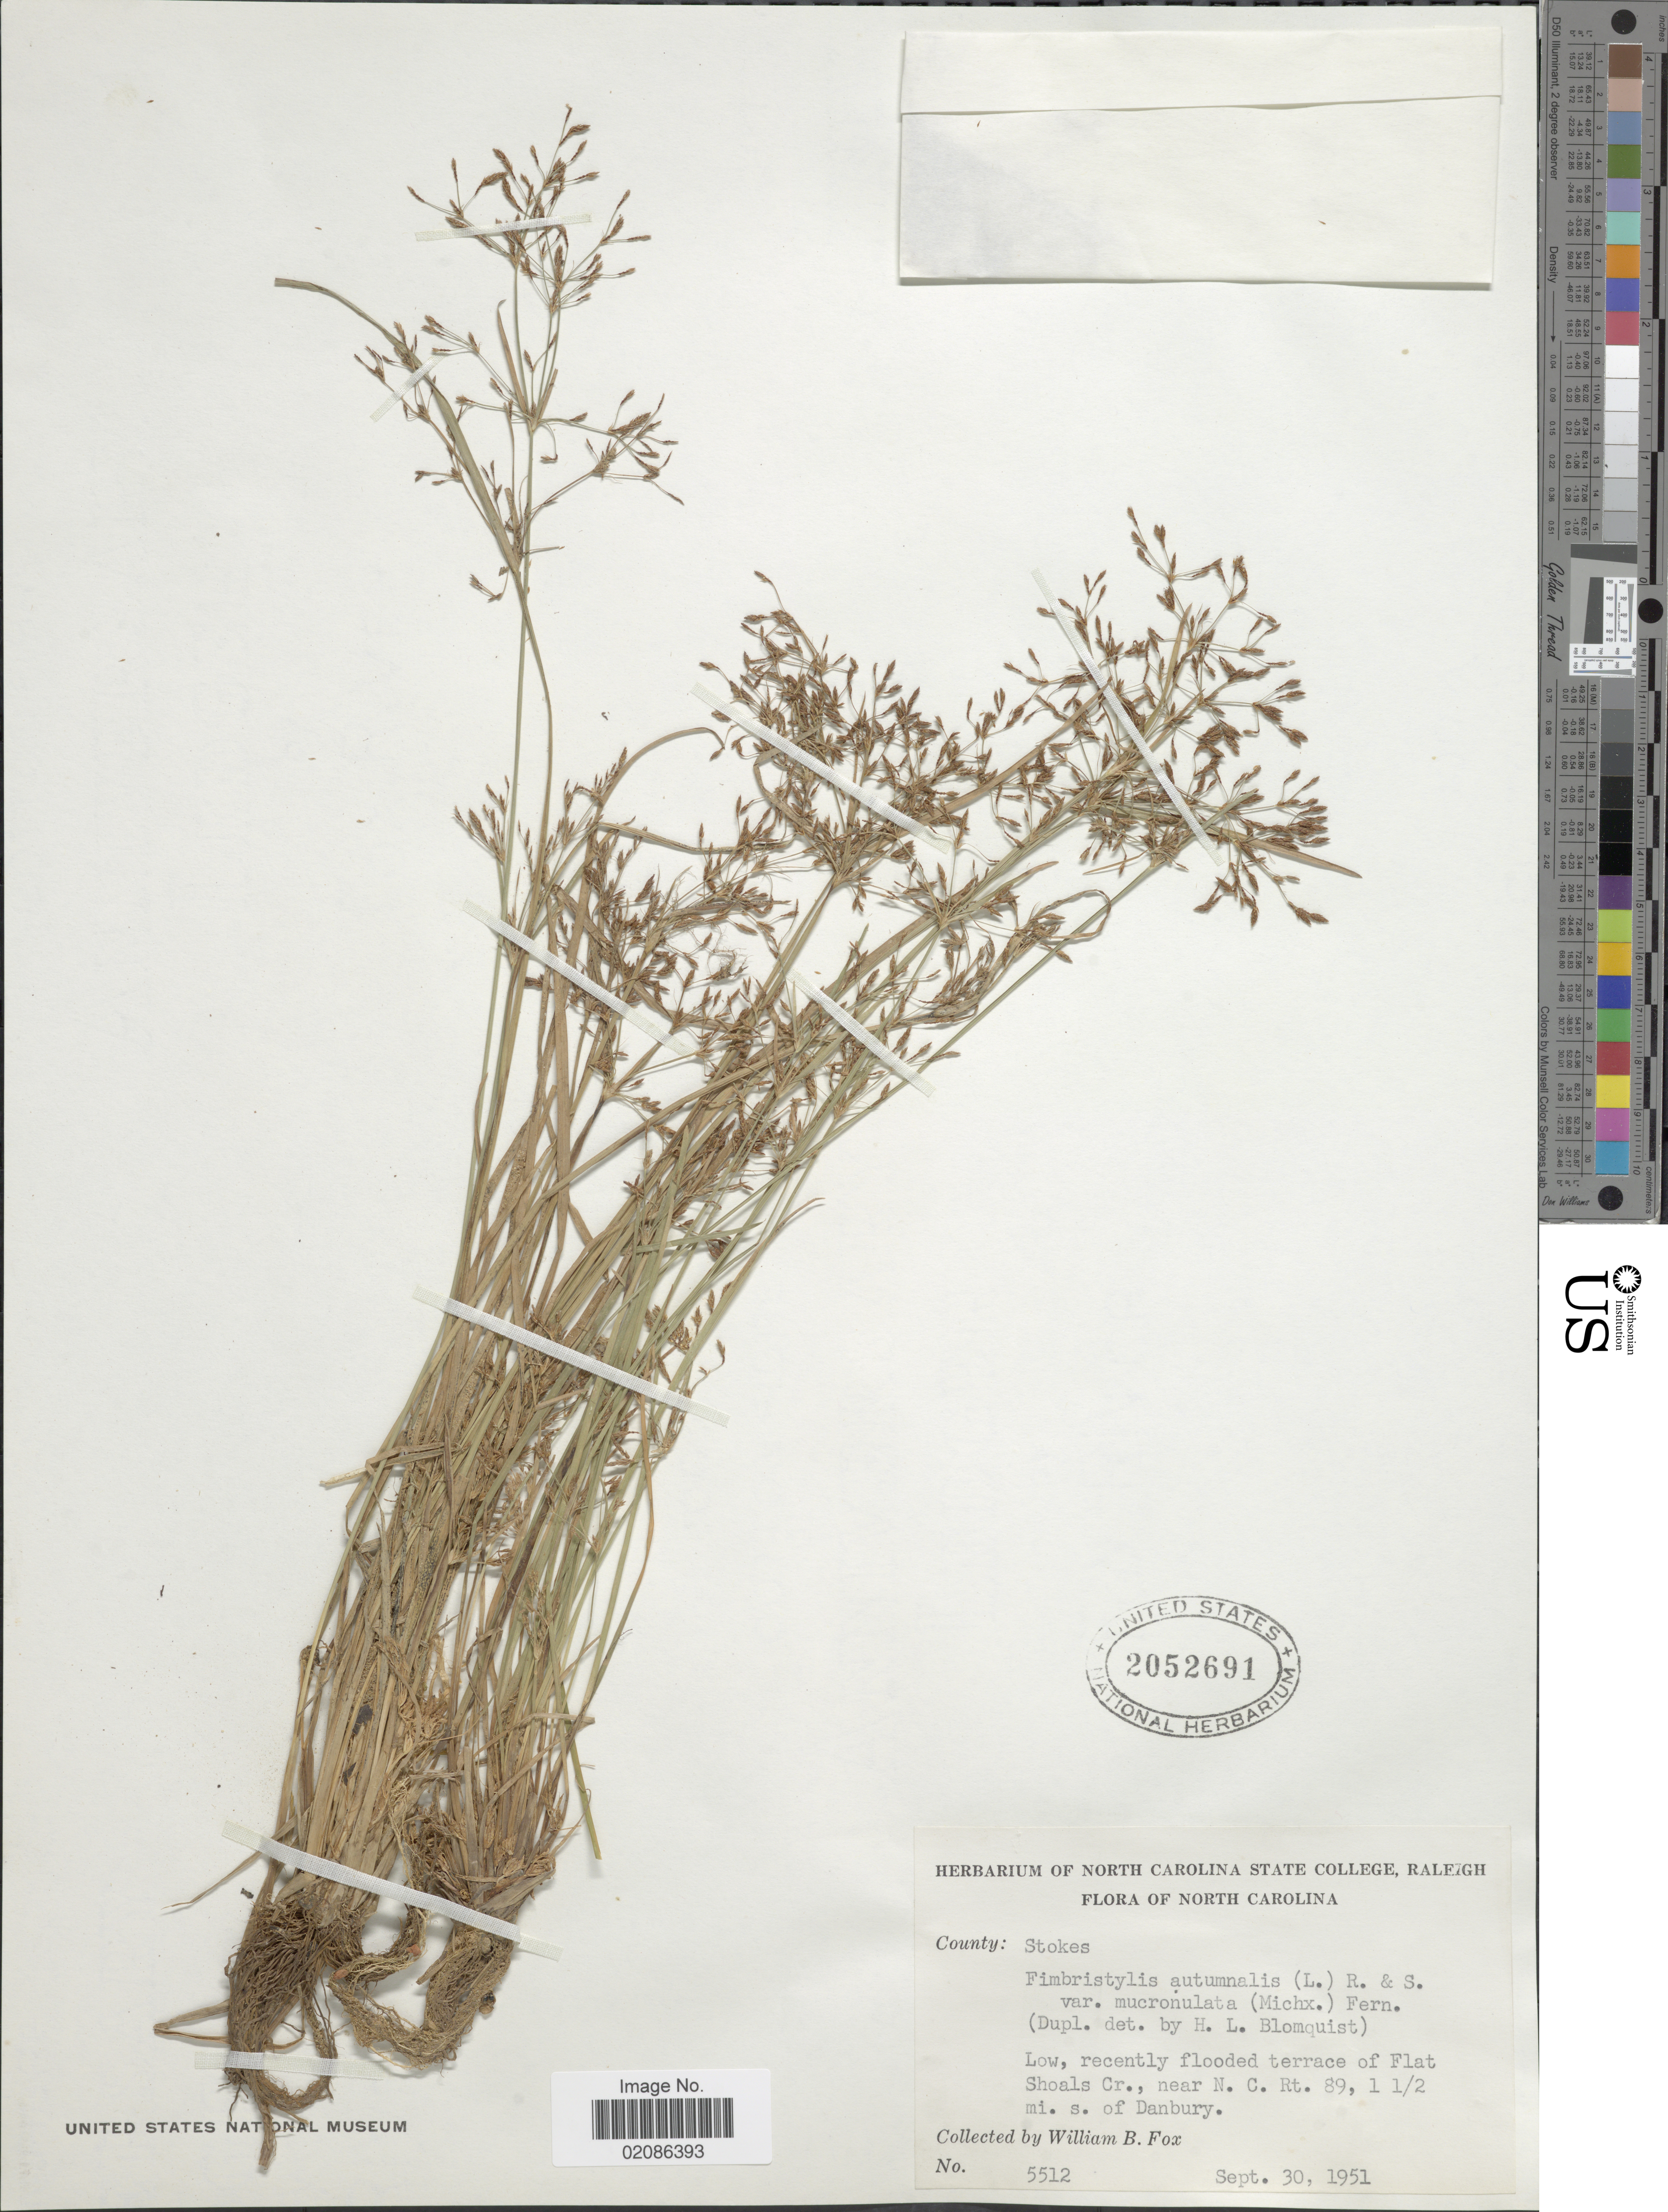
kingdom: Plantae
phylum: Tracheophyta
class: Liliopsida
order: Poales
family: Cyperaceae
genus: Fimbristylis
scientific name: Fimbristylis autumnalis (L.) Roem. & Schult.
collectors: W. B. Fox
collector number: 5512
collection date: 1951-09-30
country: United States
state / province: North Carolina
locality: County: Stokes, Low, recently flooded terrace of Flat Shoals Cr., near N.C. Rt 89, 1½ mi. s. of Danbury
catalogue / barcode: US 2052691